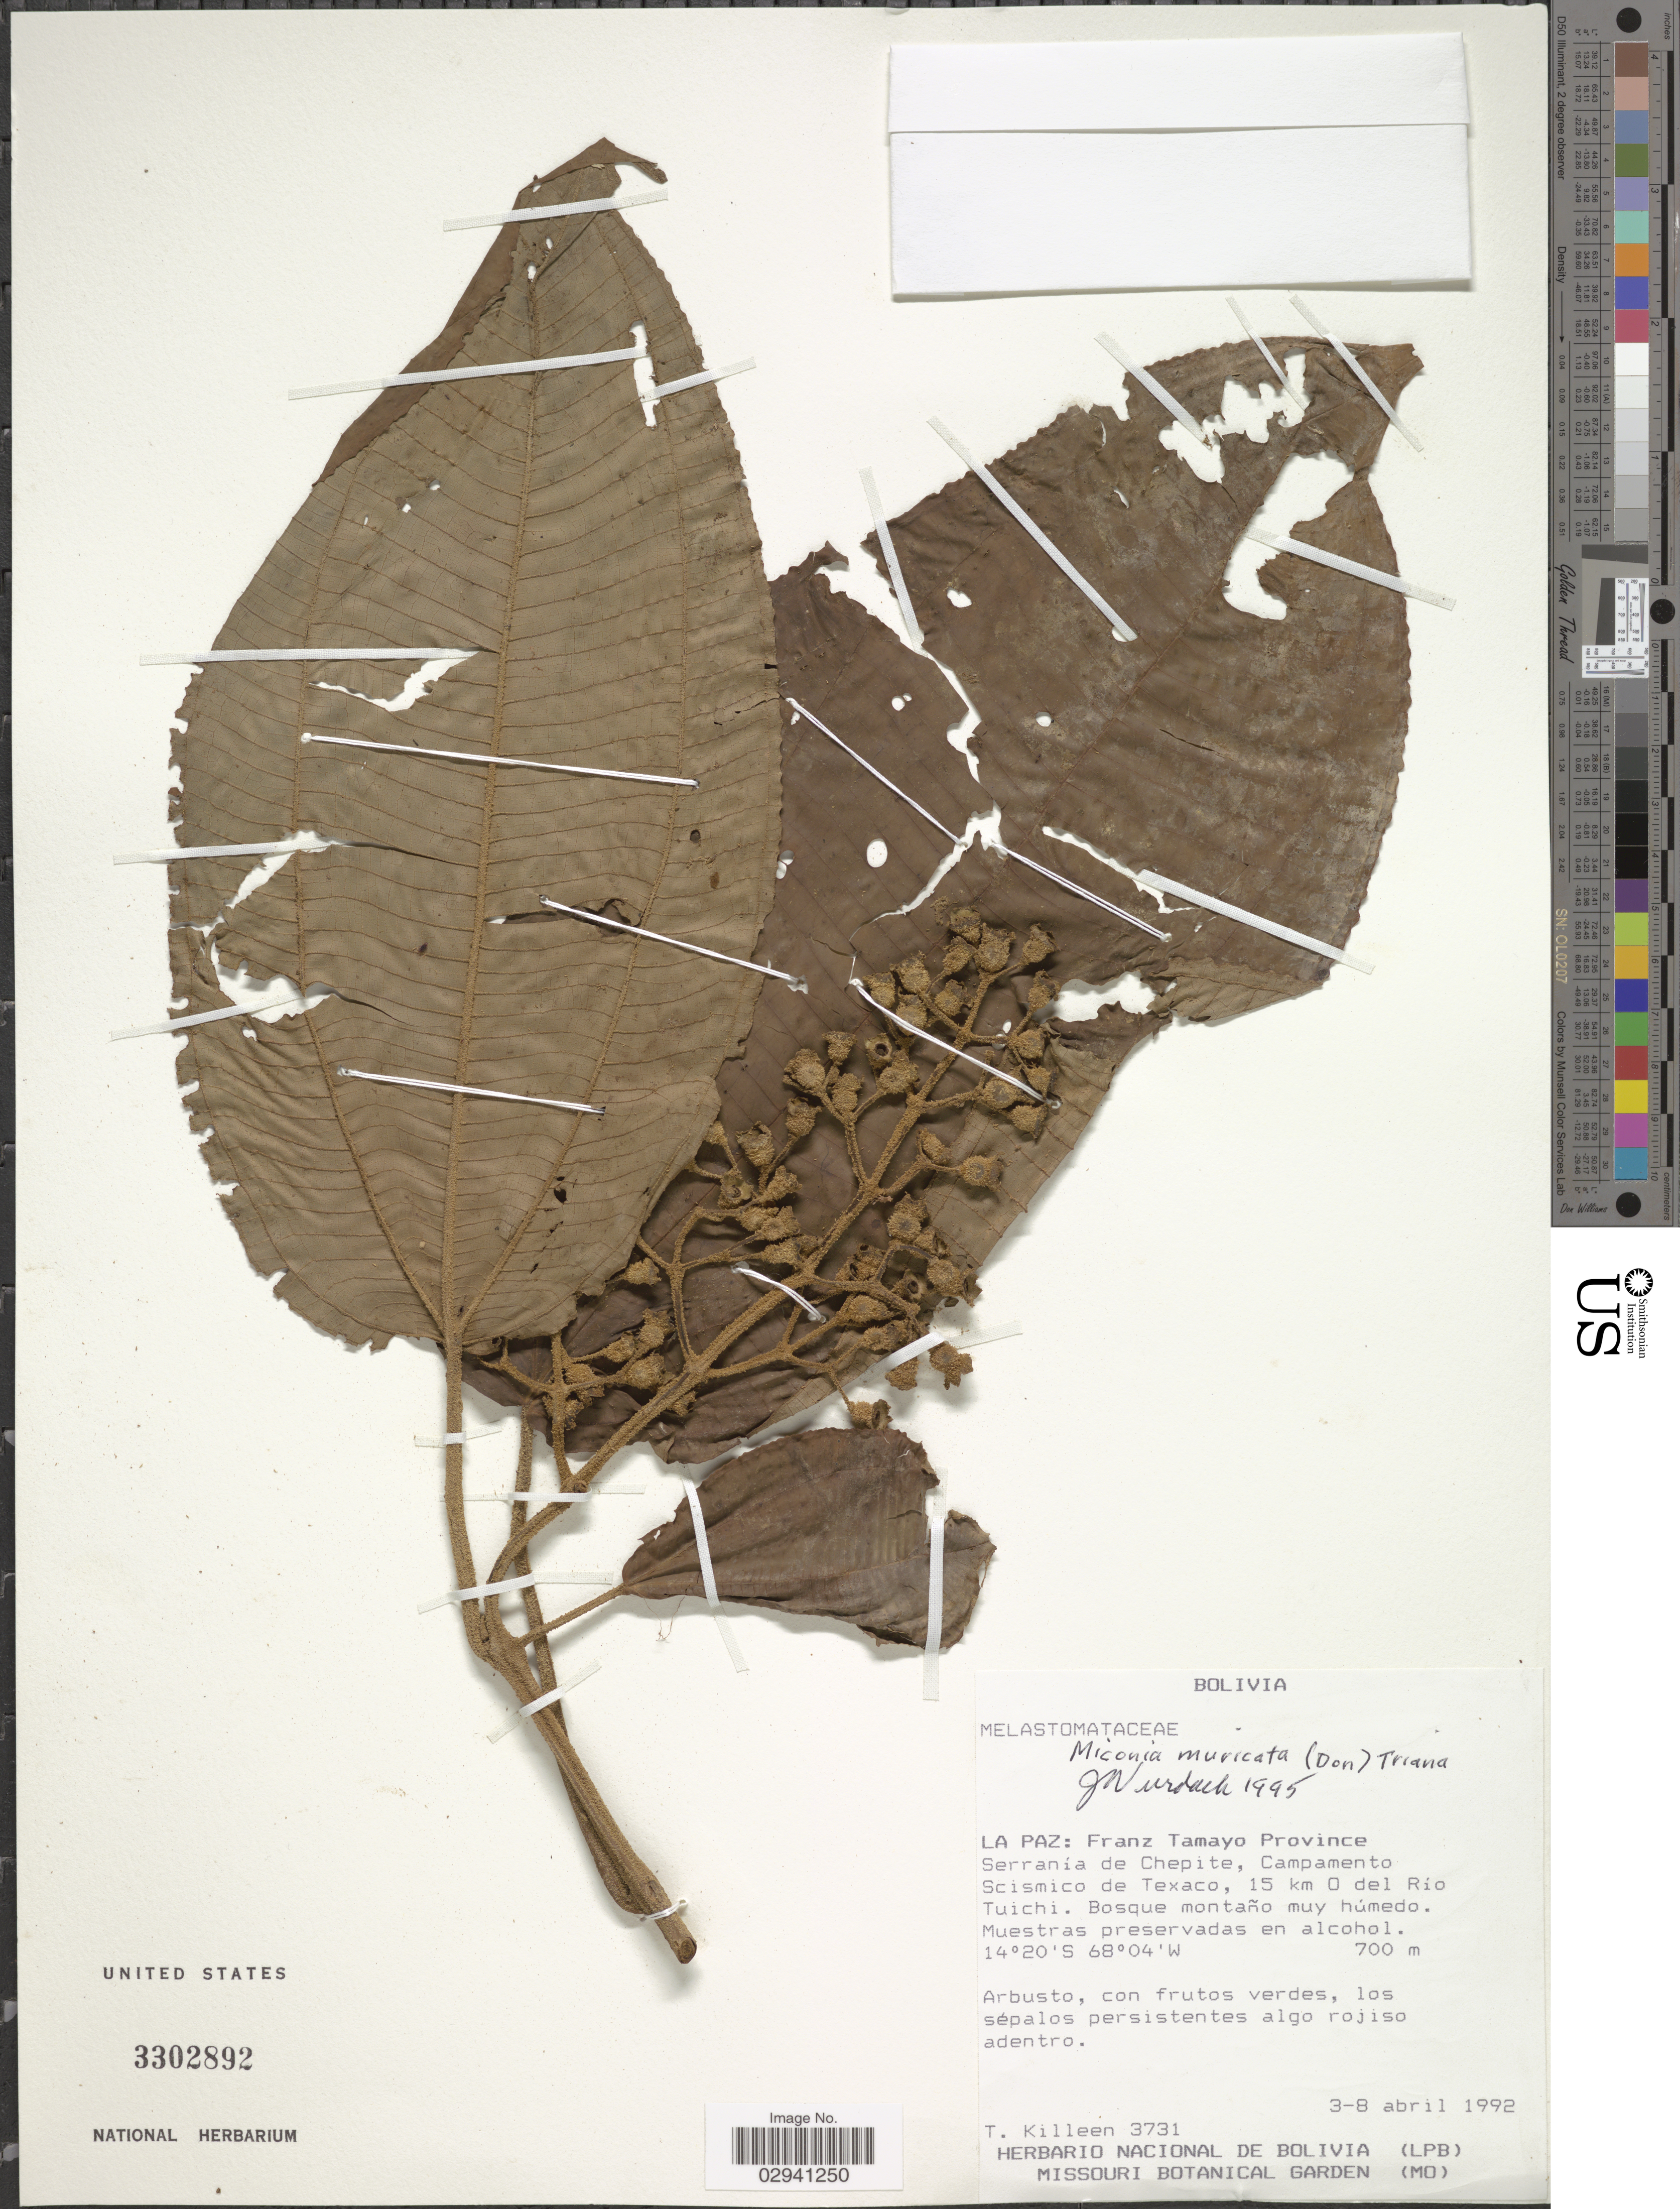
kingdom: Plantae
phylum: Tracheophyta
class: Magnoliopsida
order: Myrtales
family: Melastomataceae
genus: Miconia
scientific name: Miconia muricata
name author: (D. Don) Triana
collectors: T. J. Killeen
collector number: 3731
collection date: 1992-04-03/1992-04-08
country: Bolivia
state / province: La Paz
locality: La Paz: Franz Tamayo Province. Serranía de Chepite, Campamento Scismico de Texaco, 15 km O del Río Tuichi.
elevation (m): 700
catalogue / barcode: US 3302892